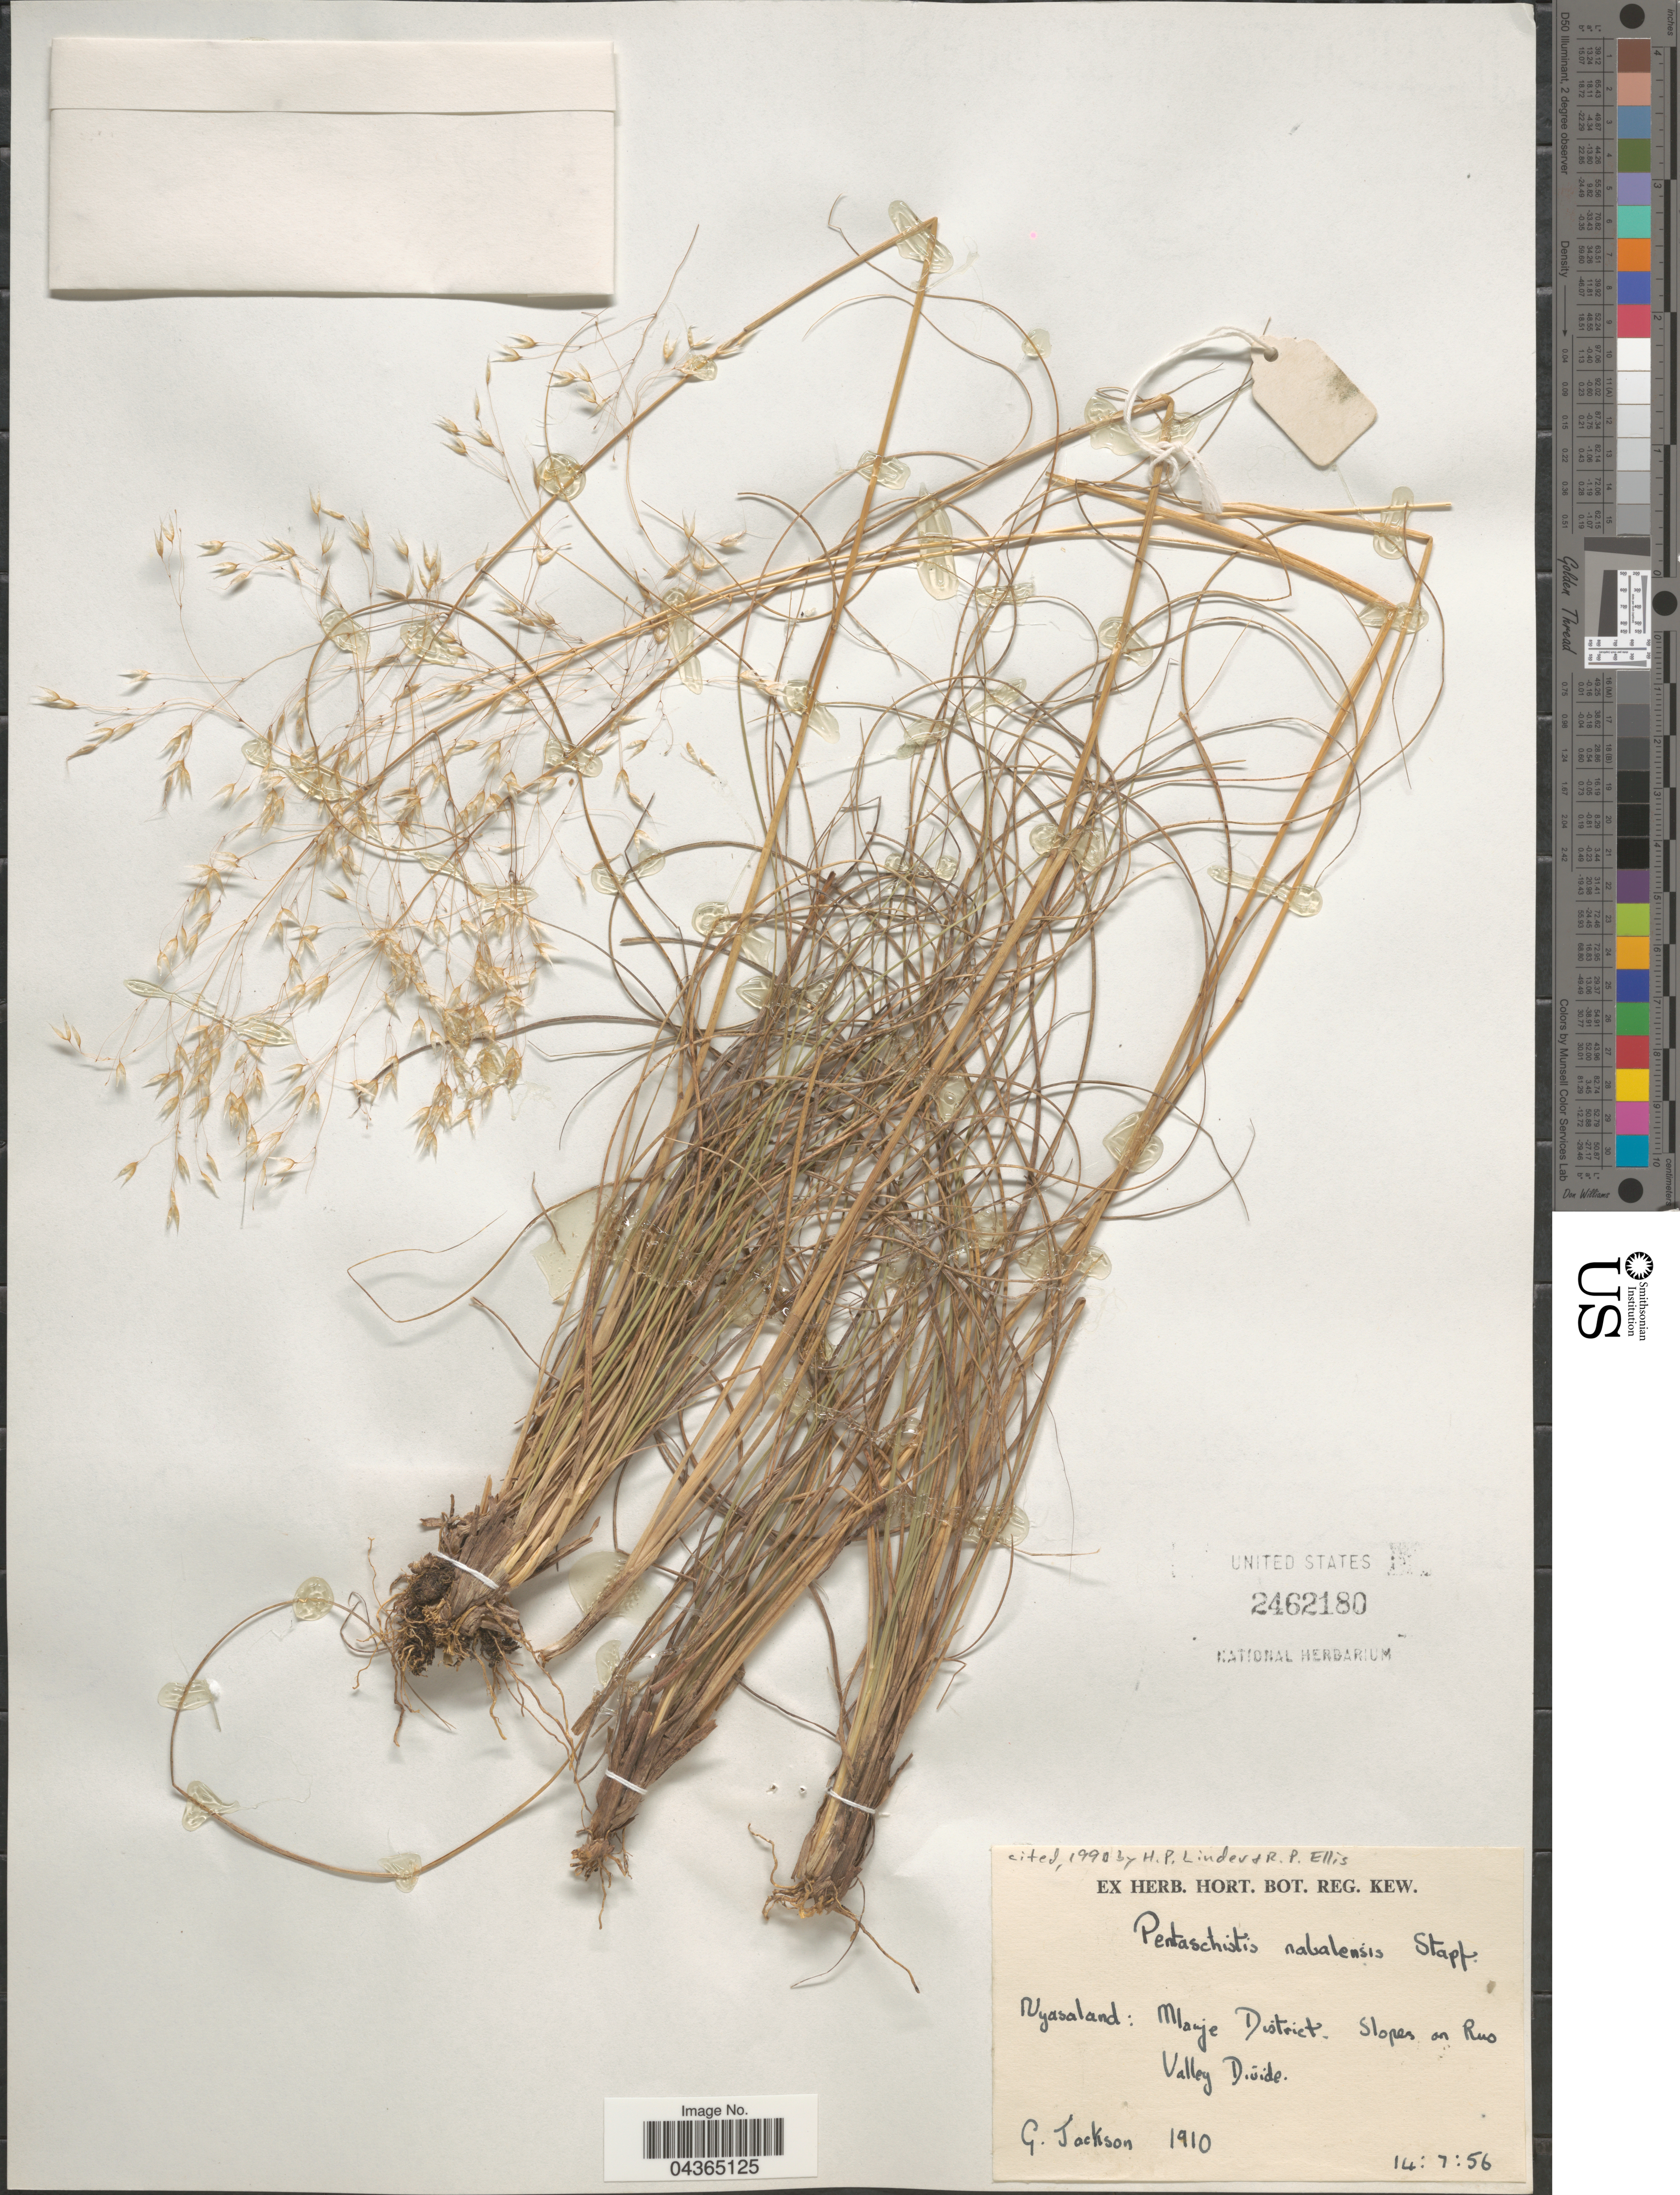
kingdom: Plantae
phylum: Tracheophyta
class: Liliopsida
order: Poales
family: Poaceae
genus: Pentameris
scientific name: Pentameris natalensis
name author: (Stapf) Galley & H.P. Linder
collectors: G. Jackson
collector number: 1910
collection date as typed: Transcribed d/m/y: 14/7/56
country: Malawi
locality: Nyasaland: Mlanje District. Slopes on Ruo Valley Divide.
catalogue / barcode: US 2462180